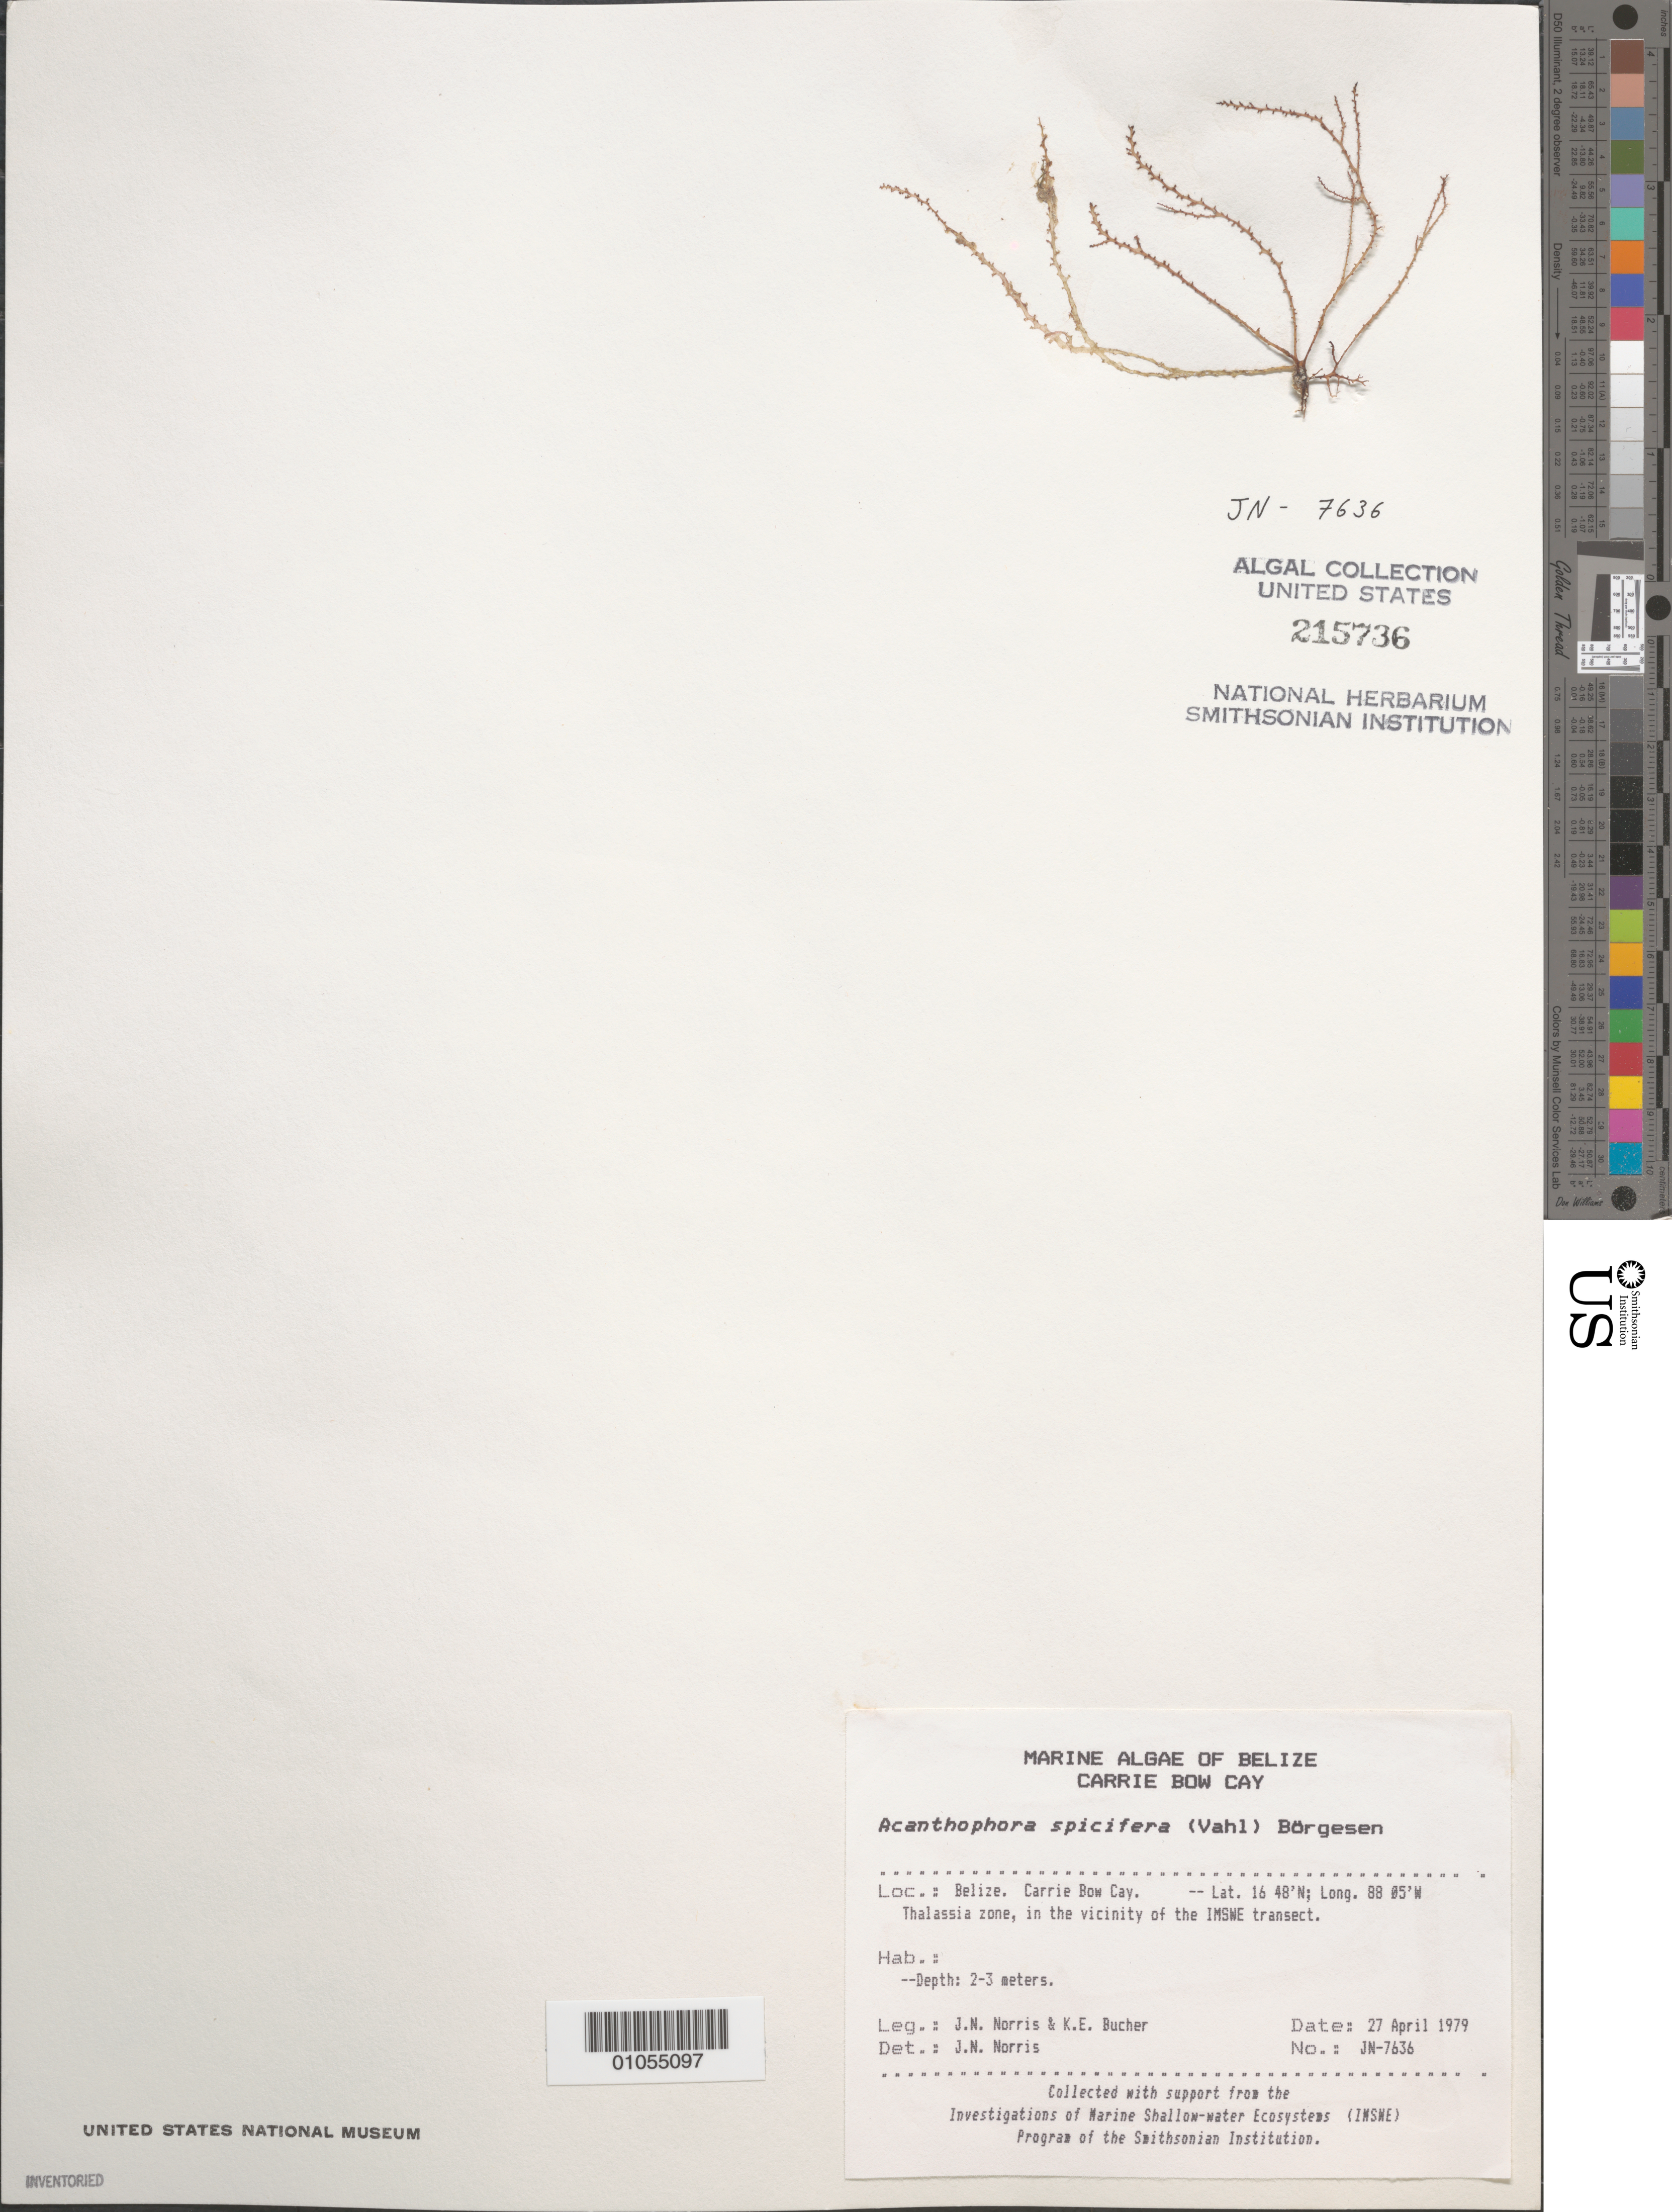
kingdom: Plantae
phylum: Rhodophyta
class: Florideophyceae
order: Ceramiales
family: Rhodomelaceae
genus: Acanthophora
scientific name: Acanthophora spicifera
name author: (Vahl) Børgesen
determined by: Norris, James N.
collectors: J. N. Norris & K. E. Bucher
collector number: JN-7636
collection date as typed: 27 Apr 1979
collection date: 1979-04-27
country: Belize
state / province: Stann Creek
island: Carrie Bow Cay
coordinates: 16 48'N, 88 05'W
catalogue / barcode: US 215736